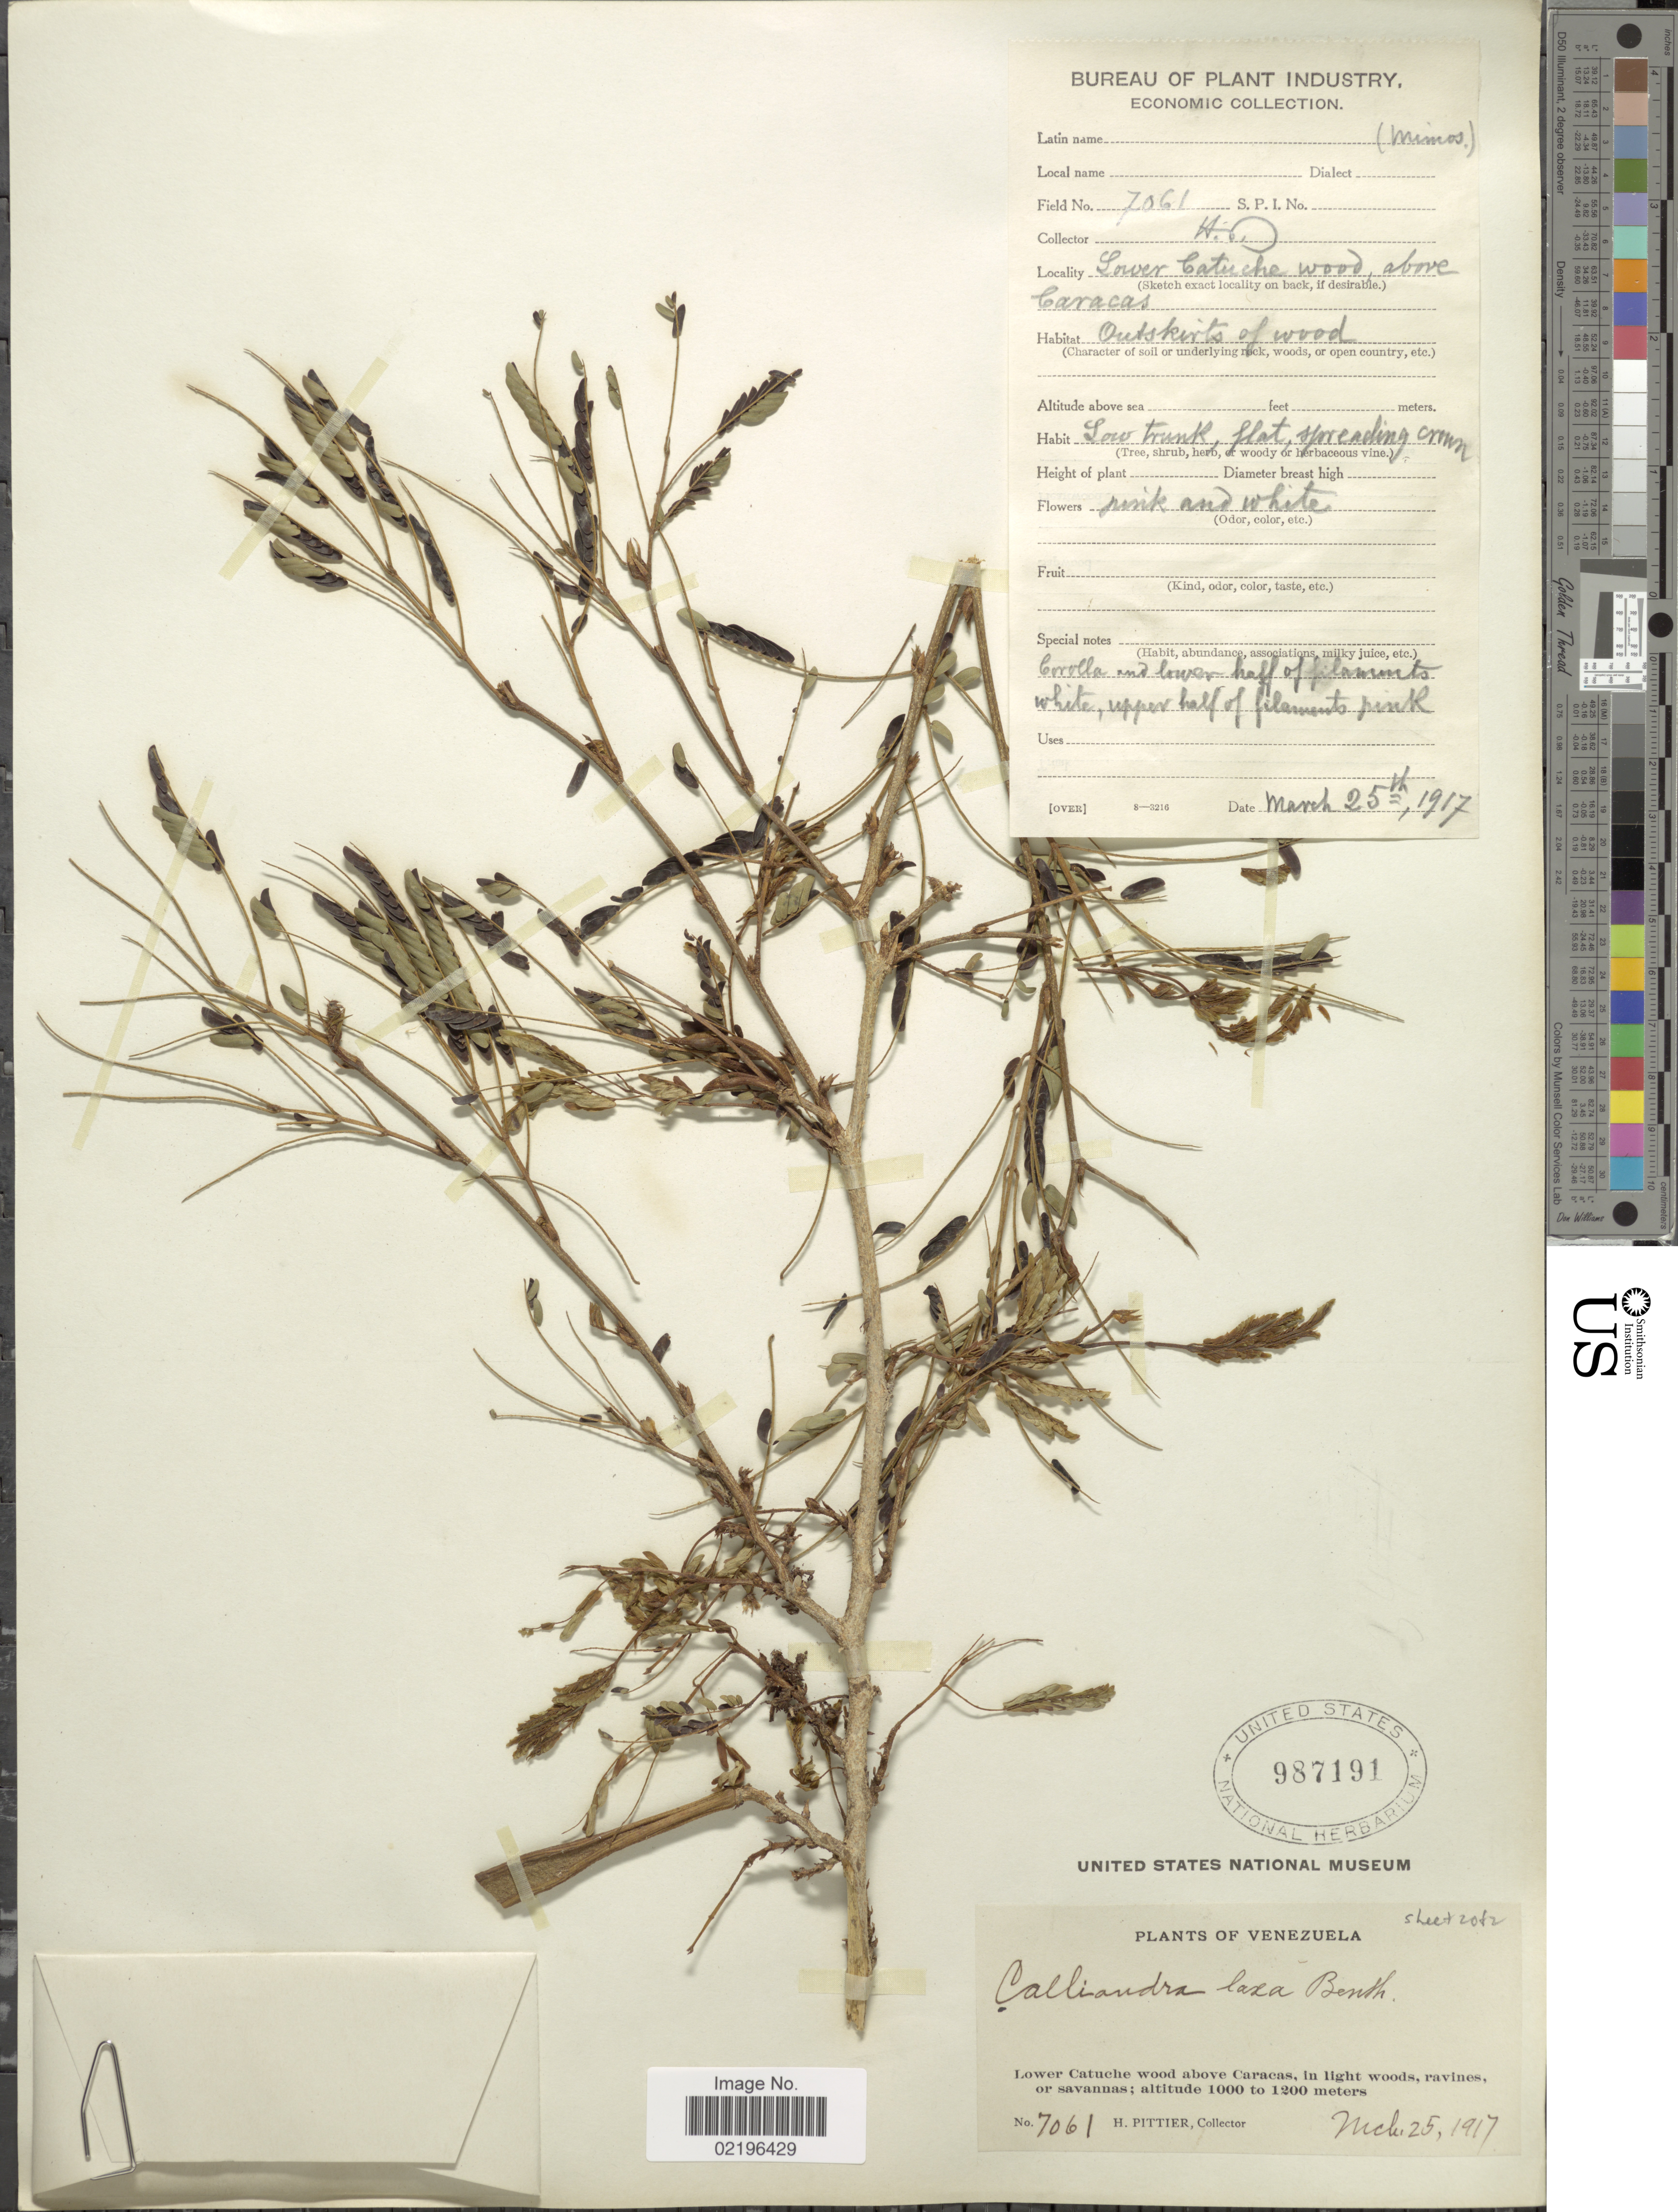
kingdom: Plantae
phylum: Tracheophyta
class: Magnoliopsida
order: Fabales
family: Fabaceae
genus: Calliandra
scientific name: Calliandra laxa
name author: (Willd.) Benth.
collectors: H. F. Pittier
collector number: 7061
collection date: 1917-03-25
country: Venezuela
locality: Lower Catuche wood above Caracas, in light woods, ravines, or savannas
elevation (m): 1000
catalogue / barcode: US 987191